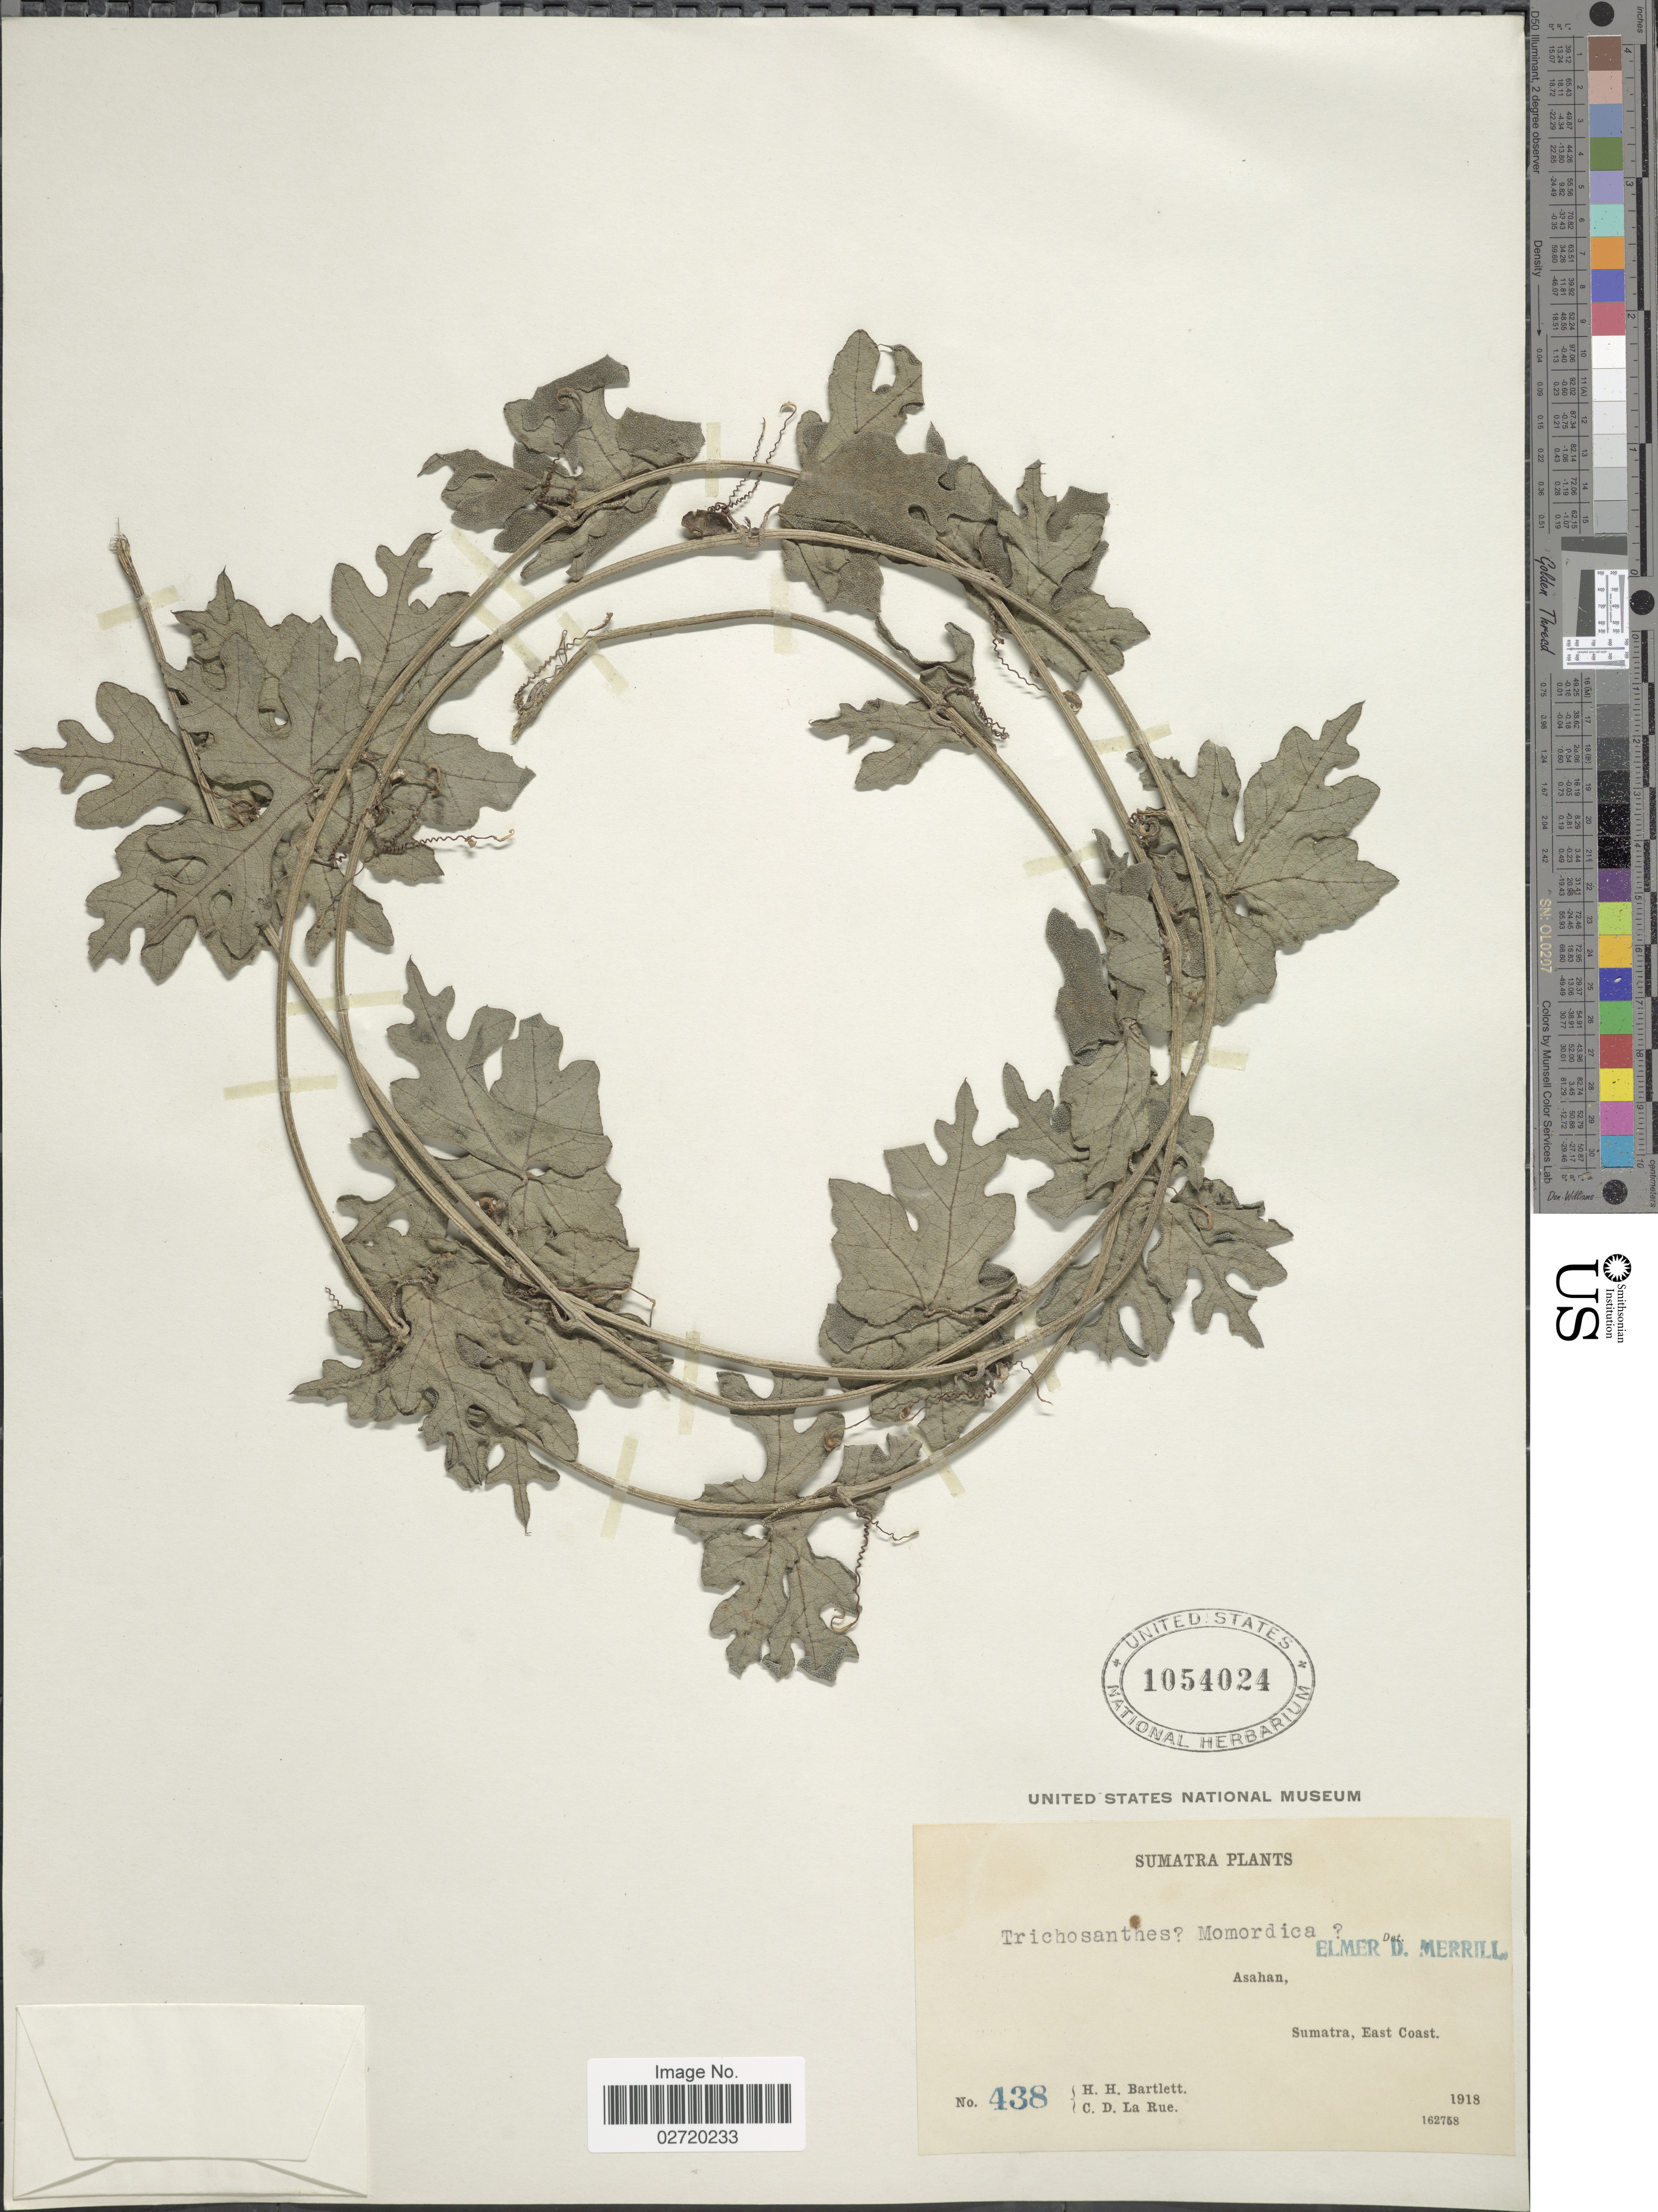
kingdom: Plantae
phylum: Tracheophyta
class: Magnoliopsida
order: Cucurbitales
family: Cucurbitaceae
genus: Momordica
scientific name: Momordica sp.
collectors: H. H. Bartlett & C. La Rue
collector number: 438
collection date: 1918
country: Indonesia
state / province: Sumatra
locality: Sumatra, Asahan, Sumatra, East Coast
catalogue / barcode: US 1054024